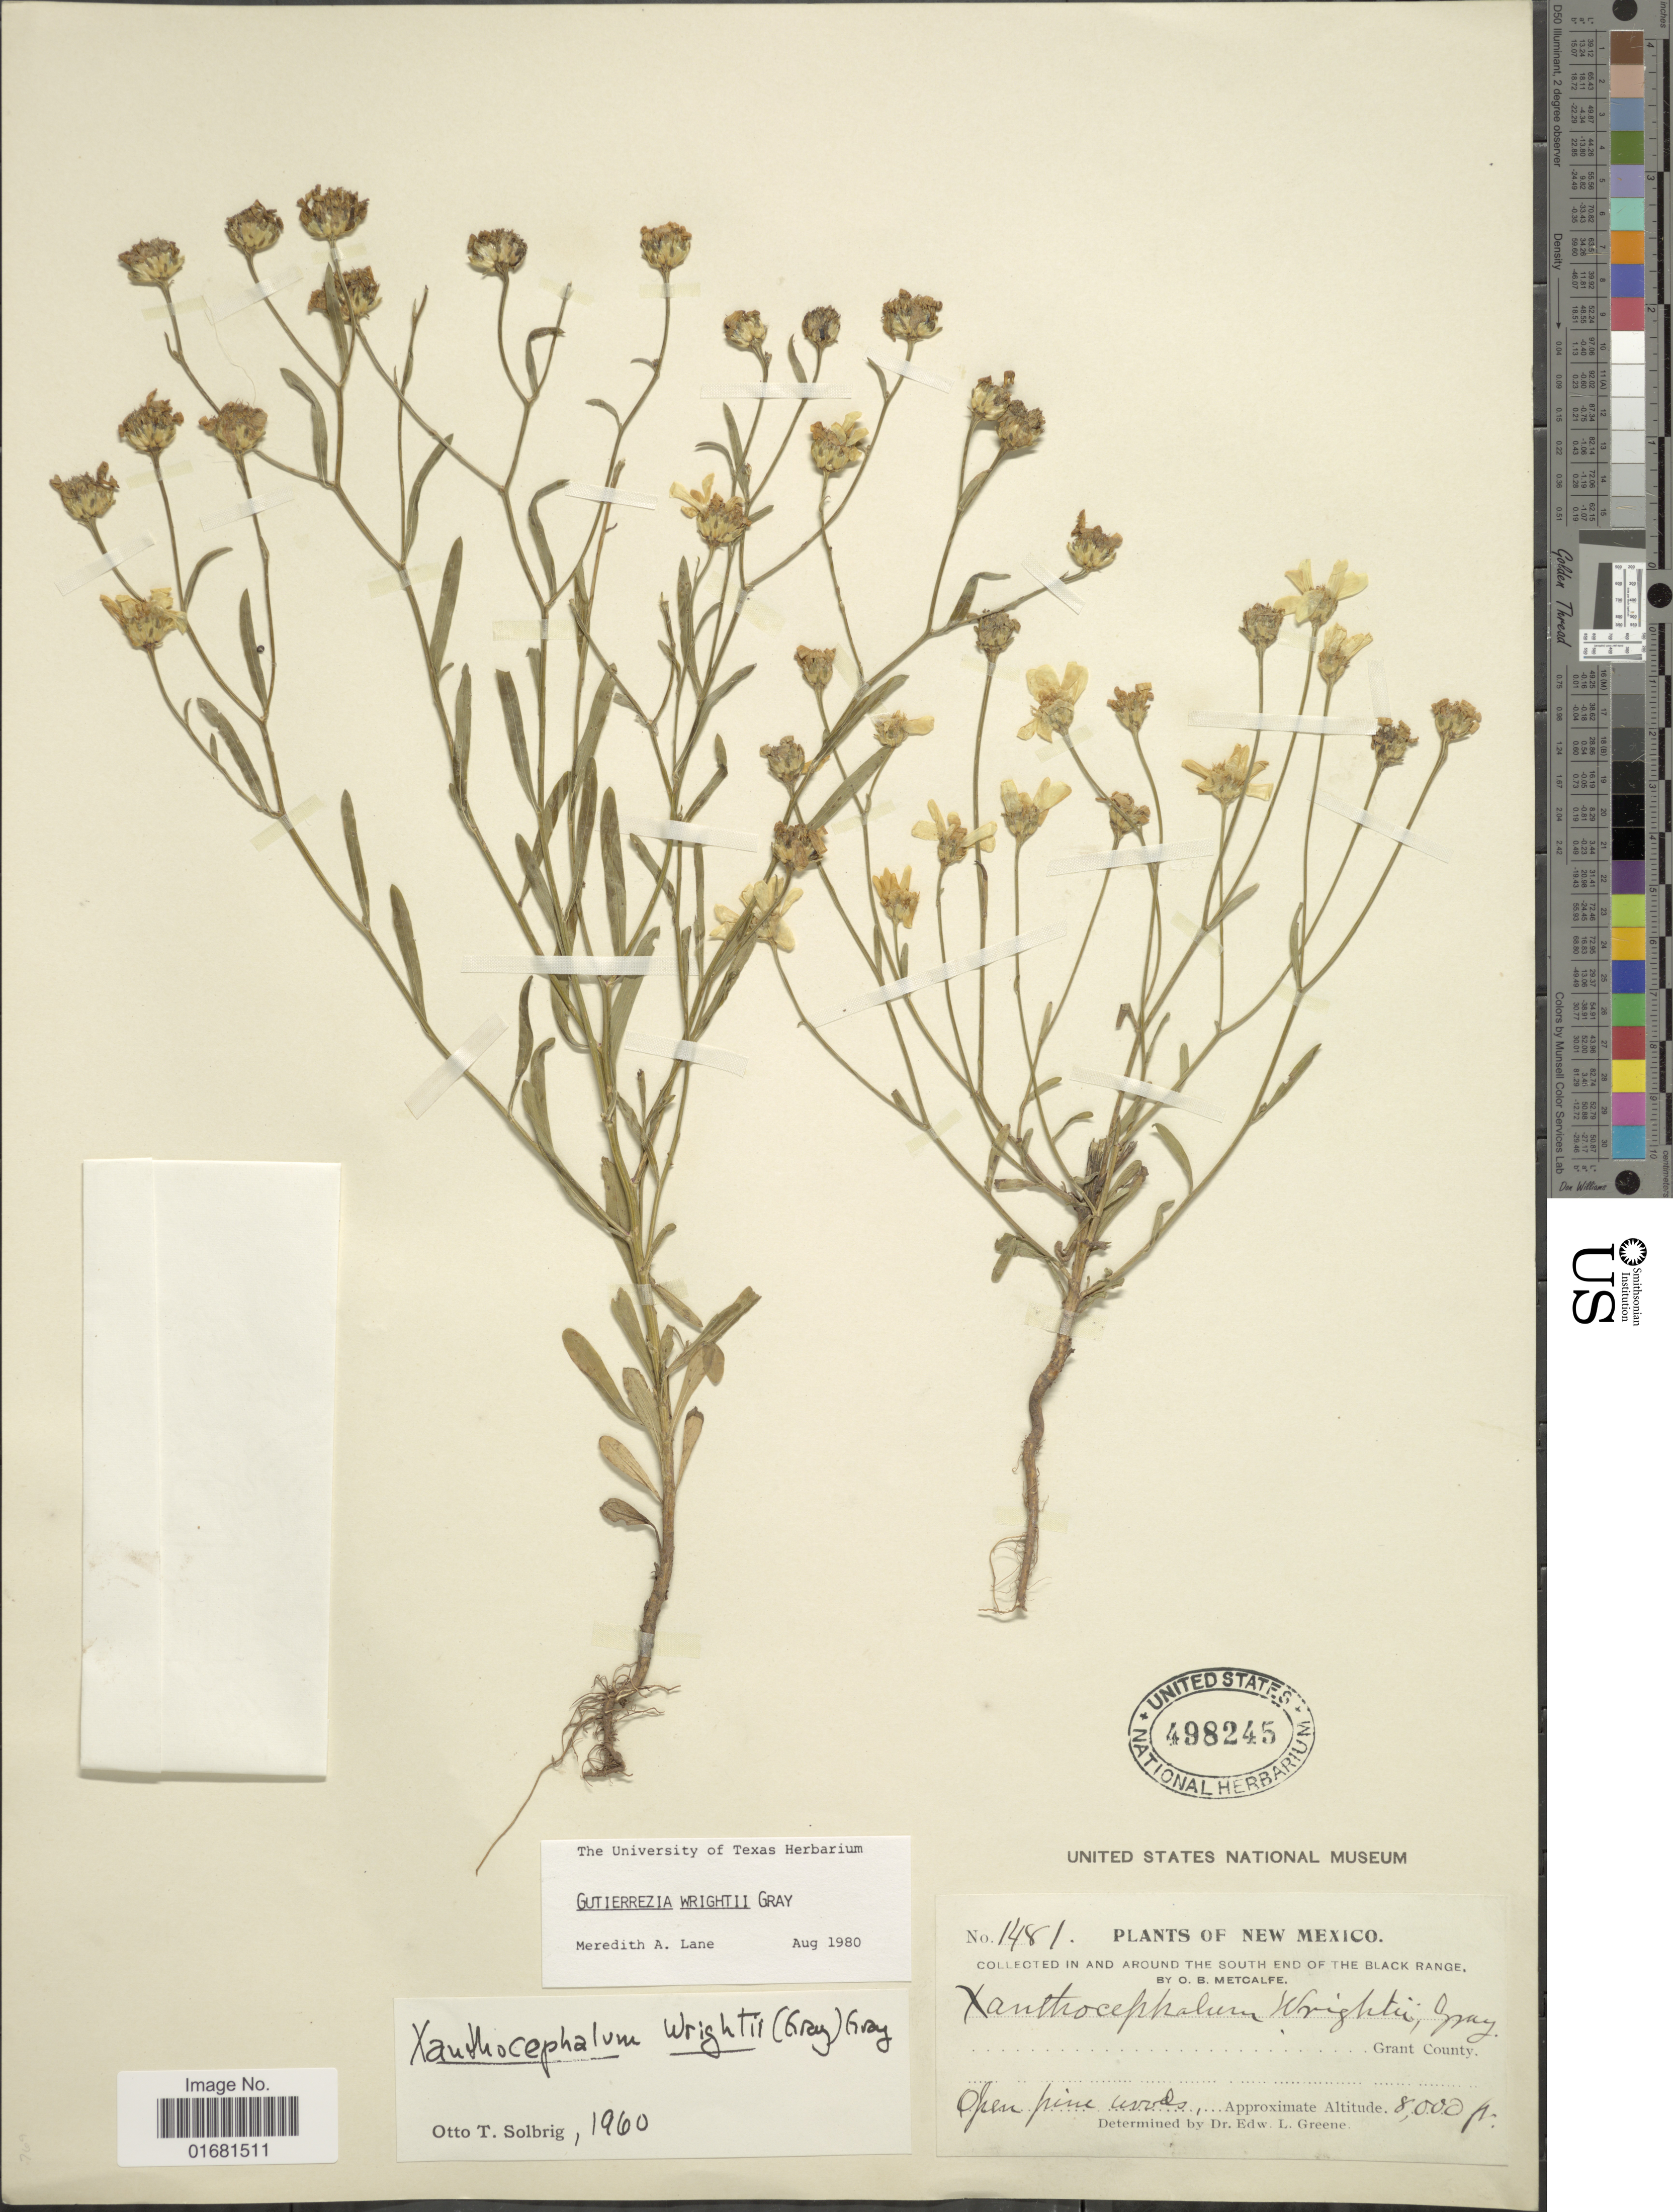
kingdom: Plantae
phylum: Tracheophyta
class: Magnoliopsida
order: Asterales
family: Asteraceae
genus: Gutierrezia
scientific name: Gutierrezia wrightii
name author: A. Gray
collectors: E. L. Greene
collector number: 1481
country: United States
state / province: New Mexico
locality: New Mexico. in and aroun the south end of the Black Range. open pine woods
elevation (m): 2438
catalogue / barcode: US 498245